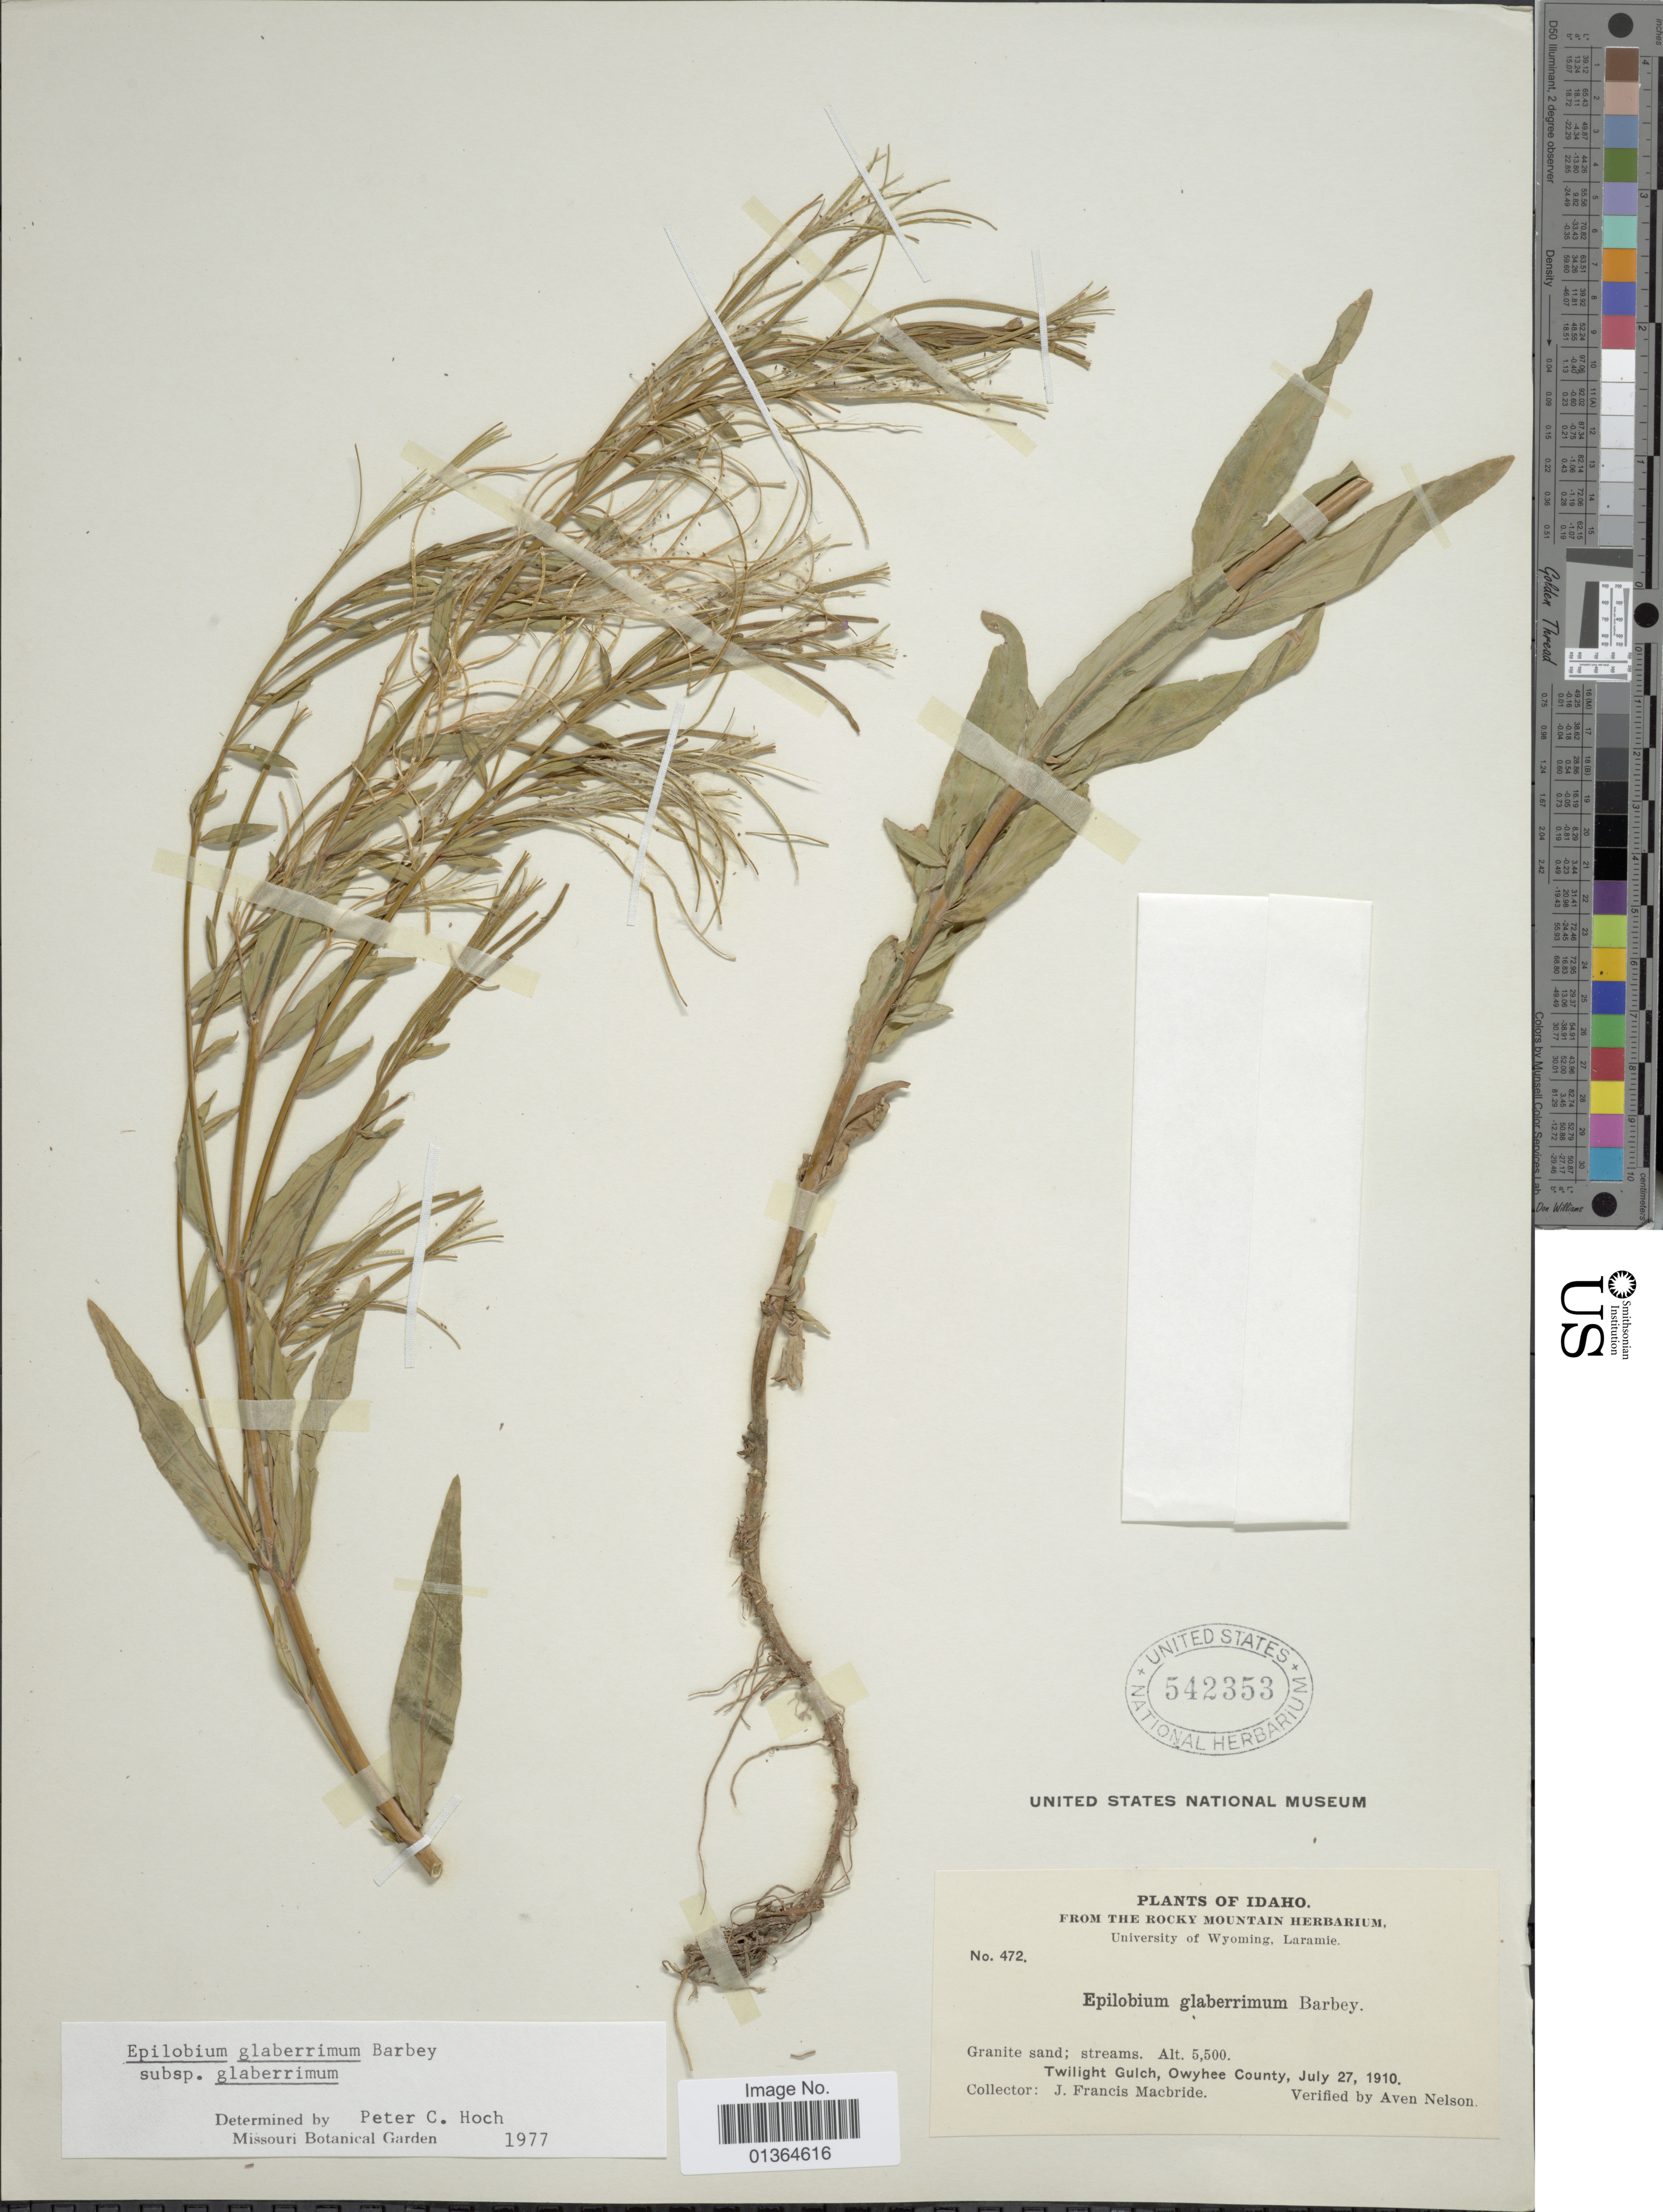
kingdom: Plantae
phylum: Tracheophyta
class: Magnoliopsida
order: Myrtales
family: Onagraceae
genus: Epilobium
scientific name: Epilobium glaberrimum subsp. glaberrimum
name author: Barbey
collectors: J. F. Macbride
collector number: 472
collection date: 1910-07-27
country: United States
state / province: Idaho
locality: Twilight Gulch, Owyhee County.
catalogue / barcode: US 542353